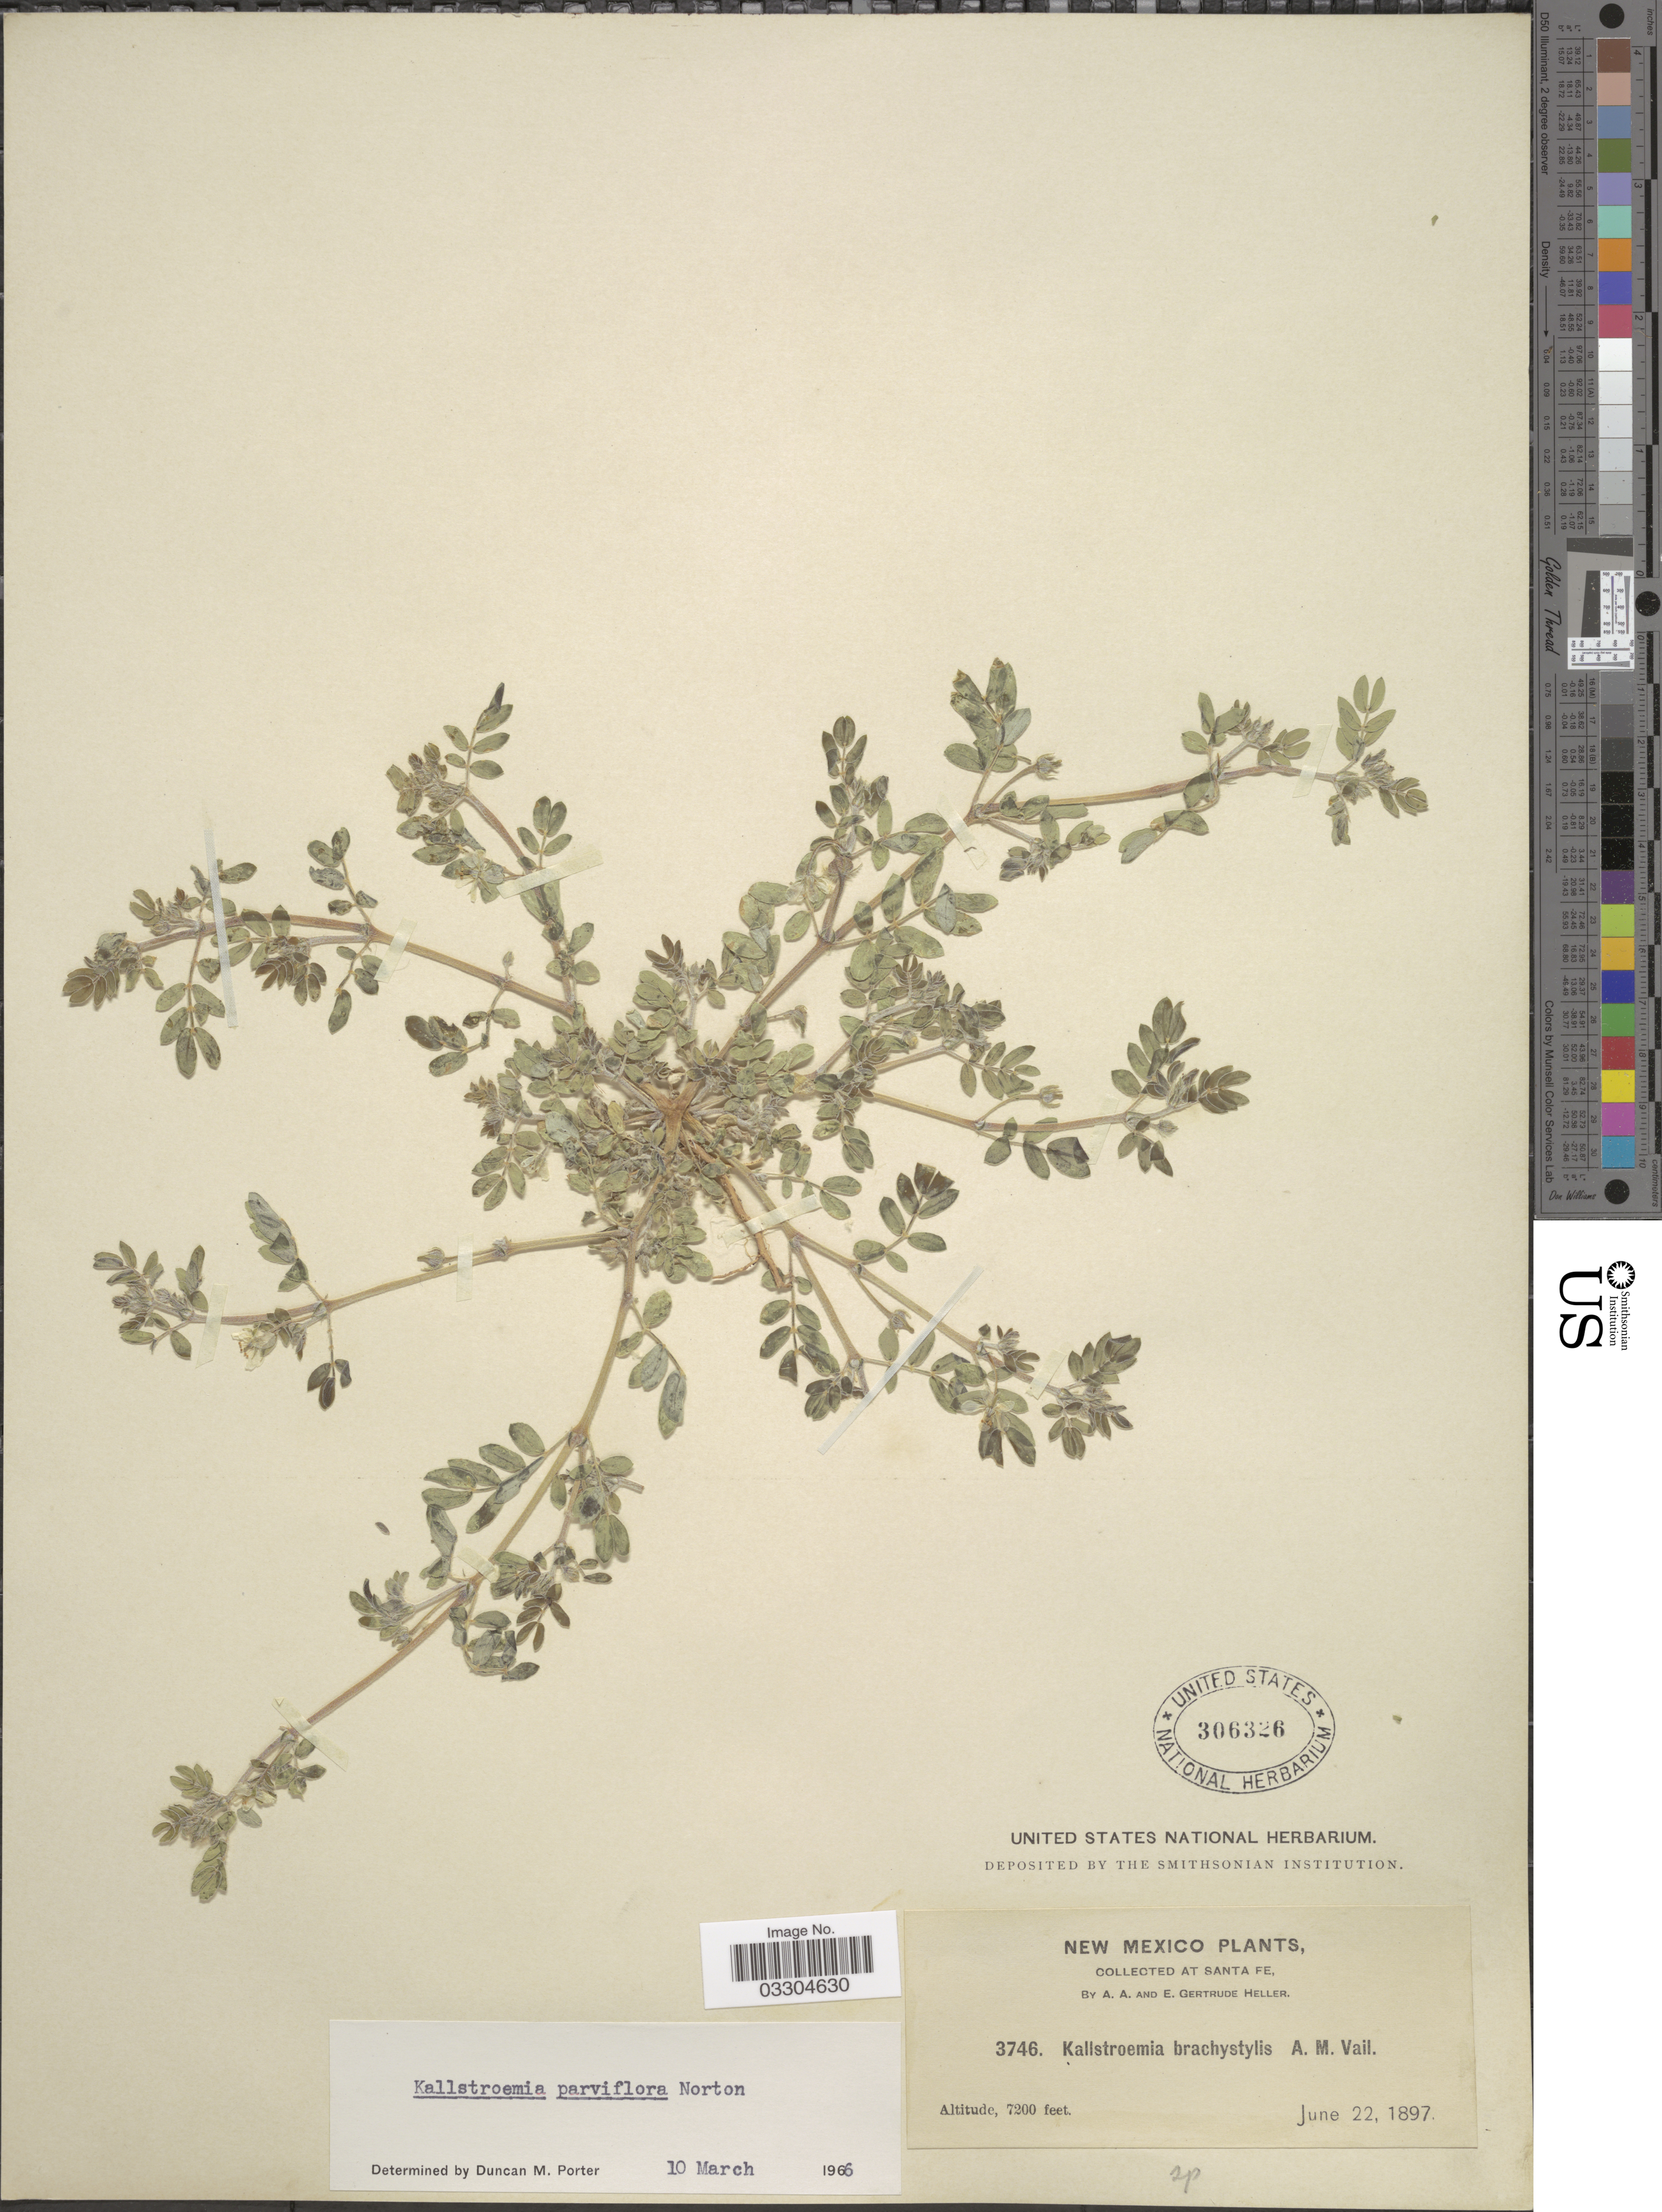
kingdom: Plantae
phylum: Tracheophyta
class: Magnoliopsida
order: Zygophyllales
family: Zygophyllaceae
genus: Kallstroemia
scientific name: Kallstroemia parviflora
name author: Norton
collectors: A. A. Heller & E. G. Heller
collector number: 3746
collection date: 1897-06-22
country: United States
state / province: New Mexico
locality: Santa Fe.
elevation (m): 2195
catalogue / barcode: US 306326